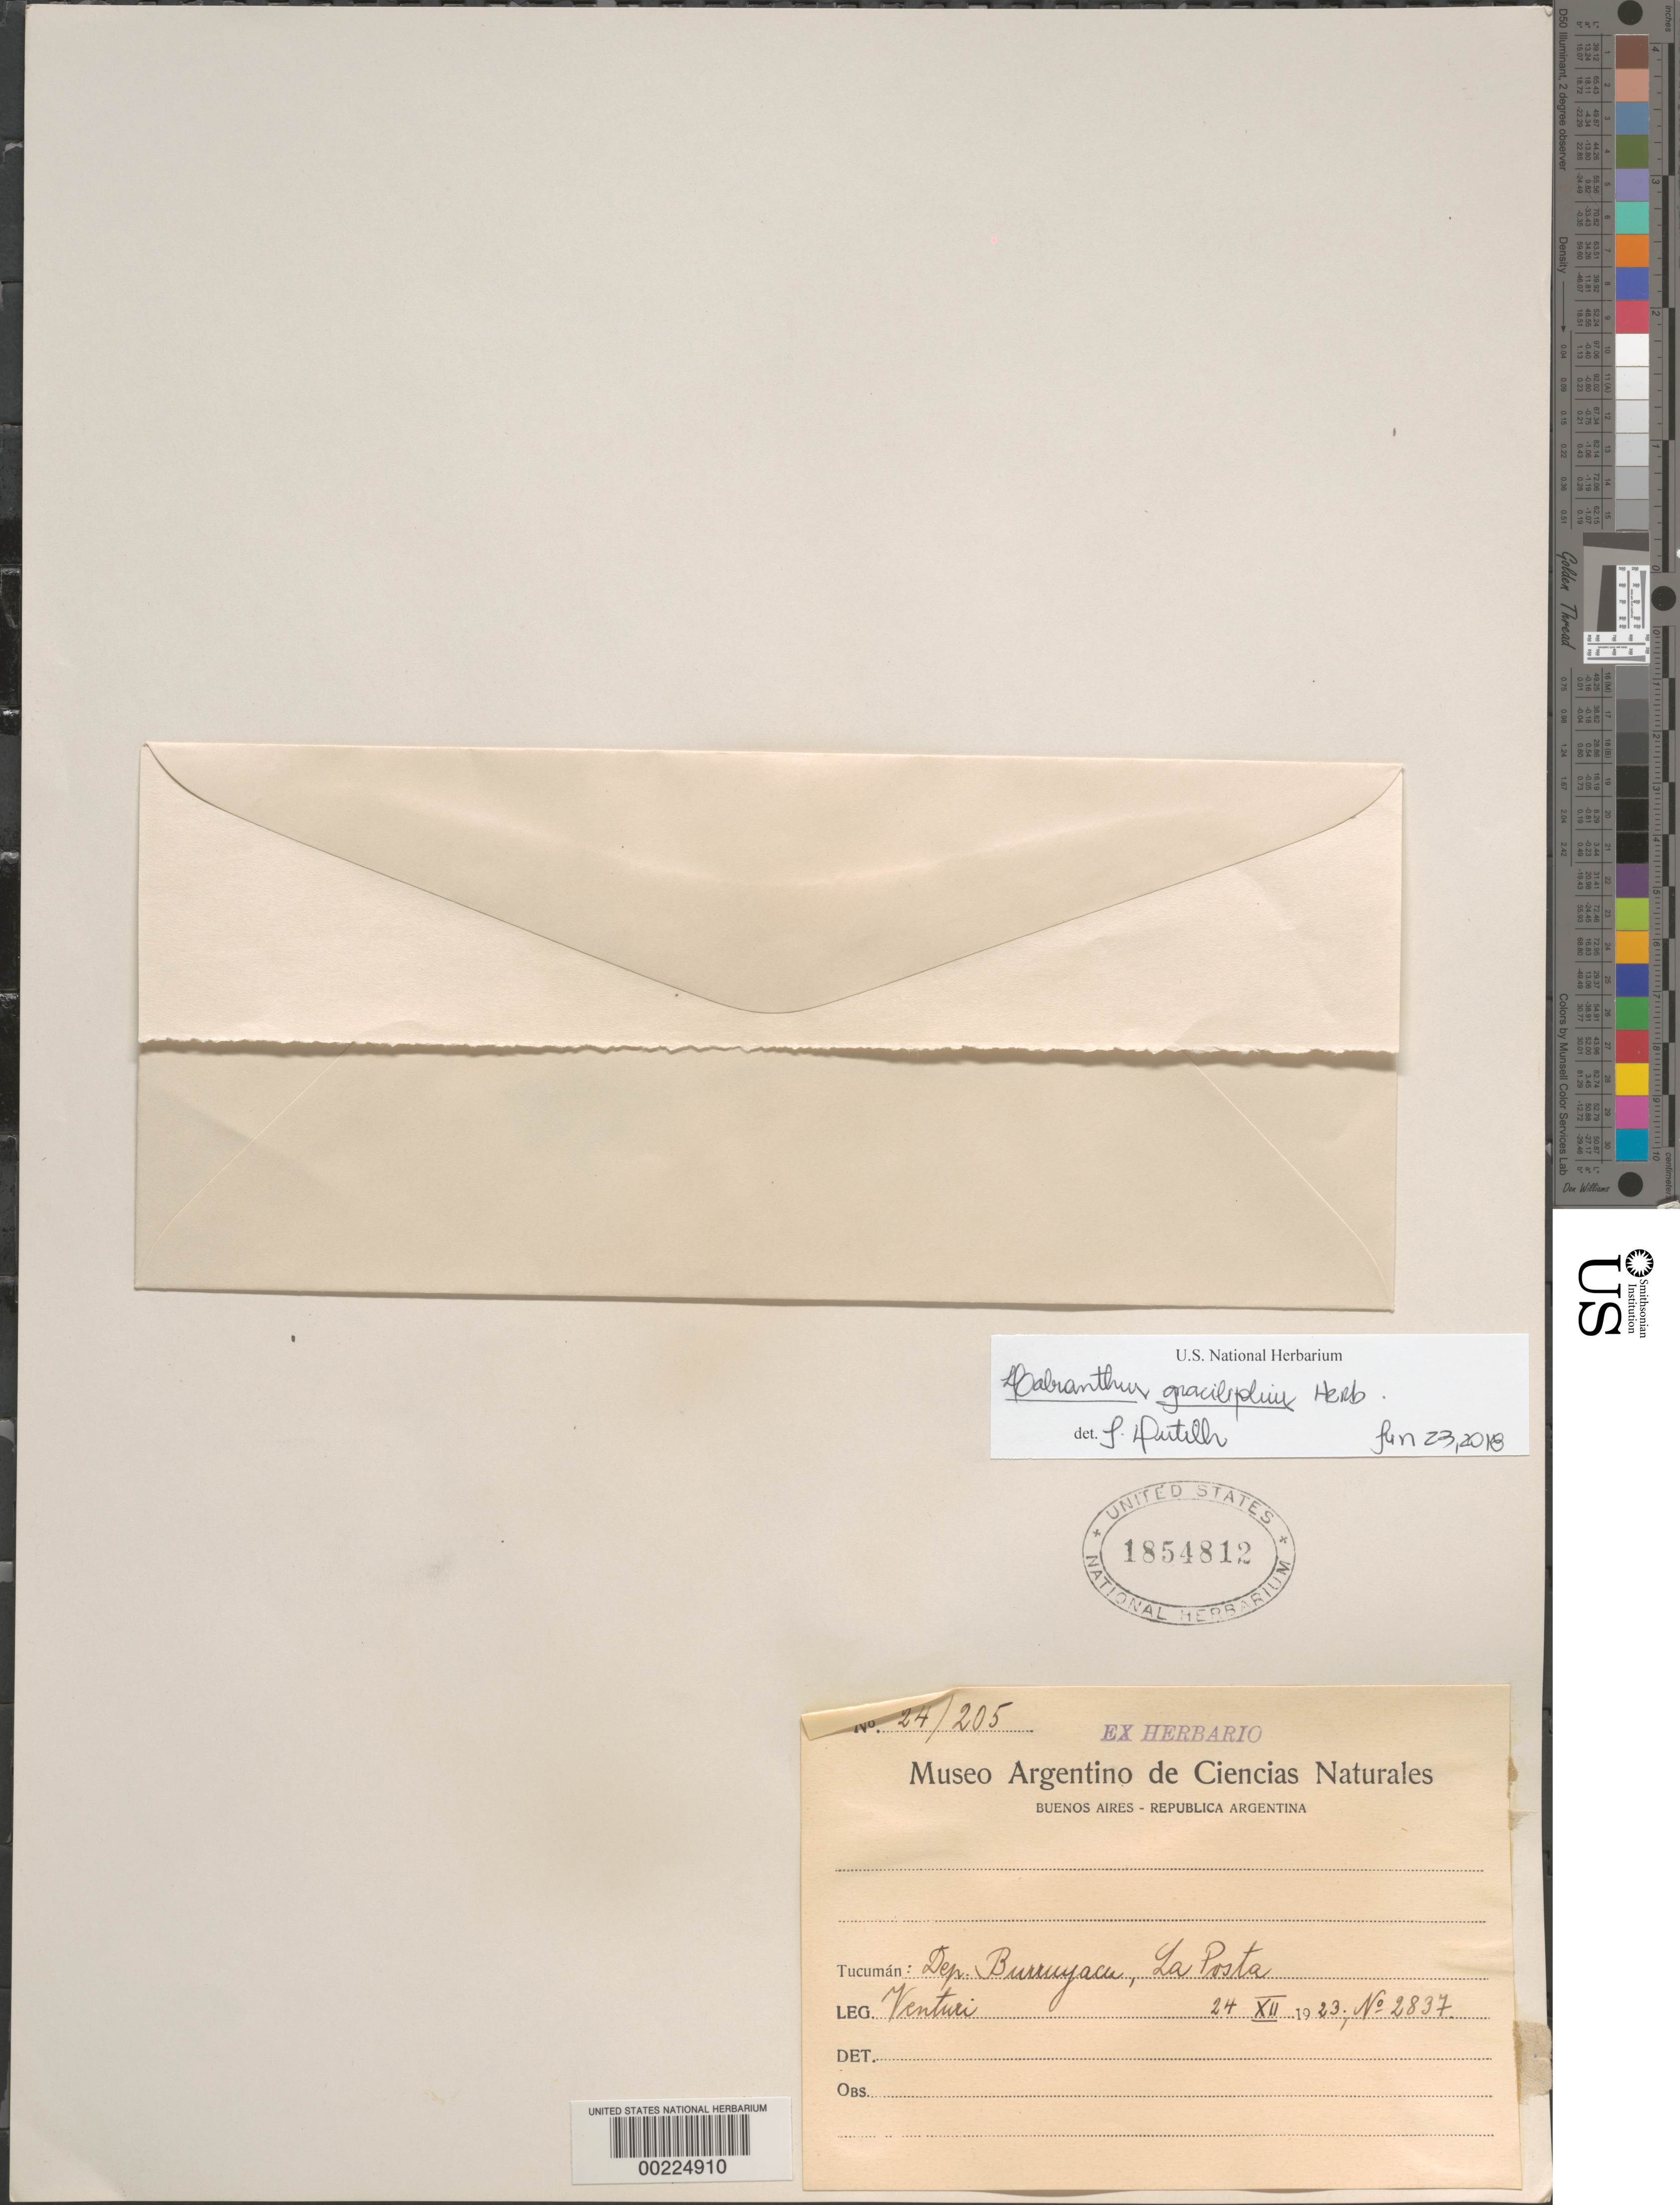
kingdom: Plantae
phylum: Tracheophyta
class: Liliopsida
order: Asparagales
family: Amaryllidaceae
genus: Habranthus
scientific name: Habranthus gracilifolius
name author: Herb.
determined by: Dutilh, Julie H. A.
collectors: S. Venturi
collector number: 24 / 205 / 2837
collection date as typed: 24 Dec 1923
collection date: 1923-12-24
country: Argentina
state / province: Tucumán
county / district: Burruyaco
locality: La Posta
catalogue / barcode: US 1854812